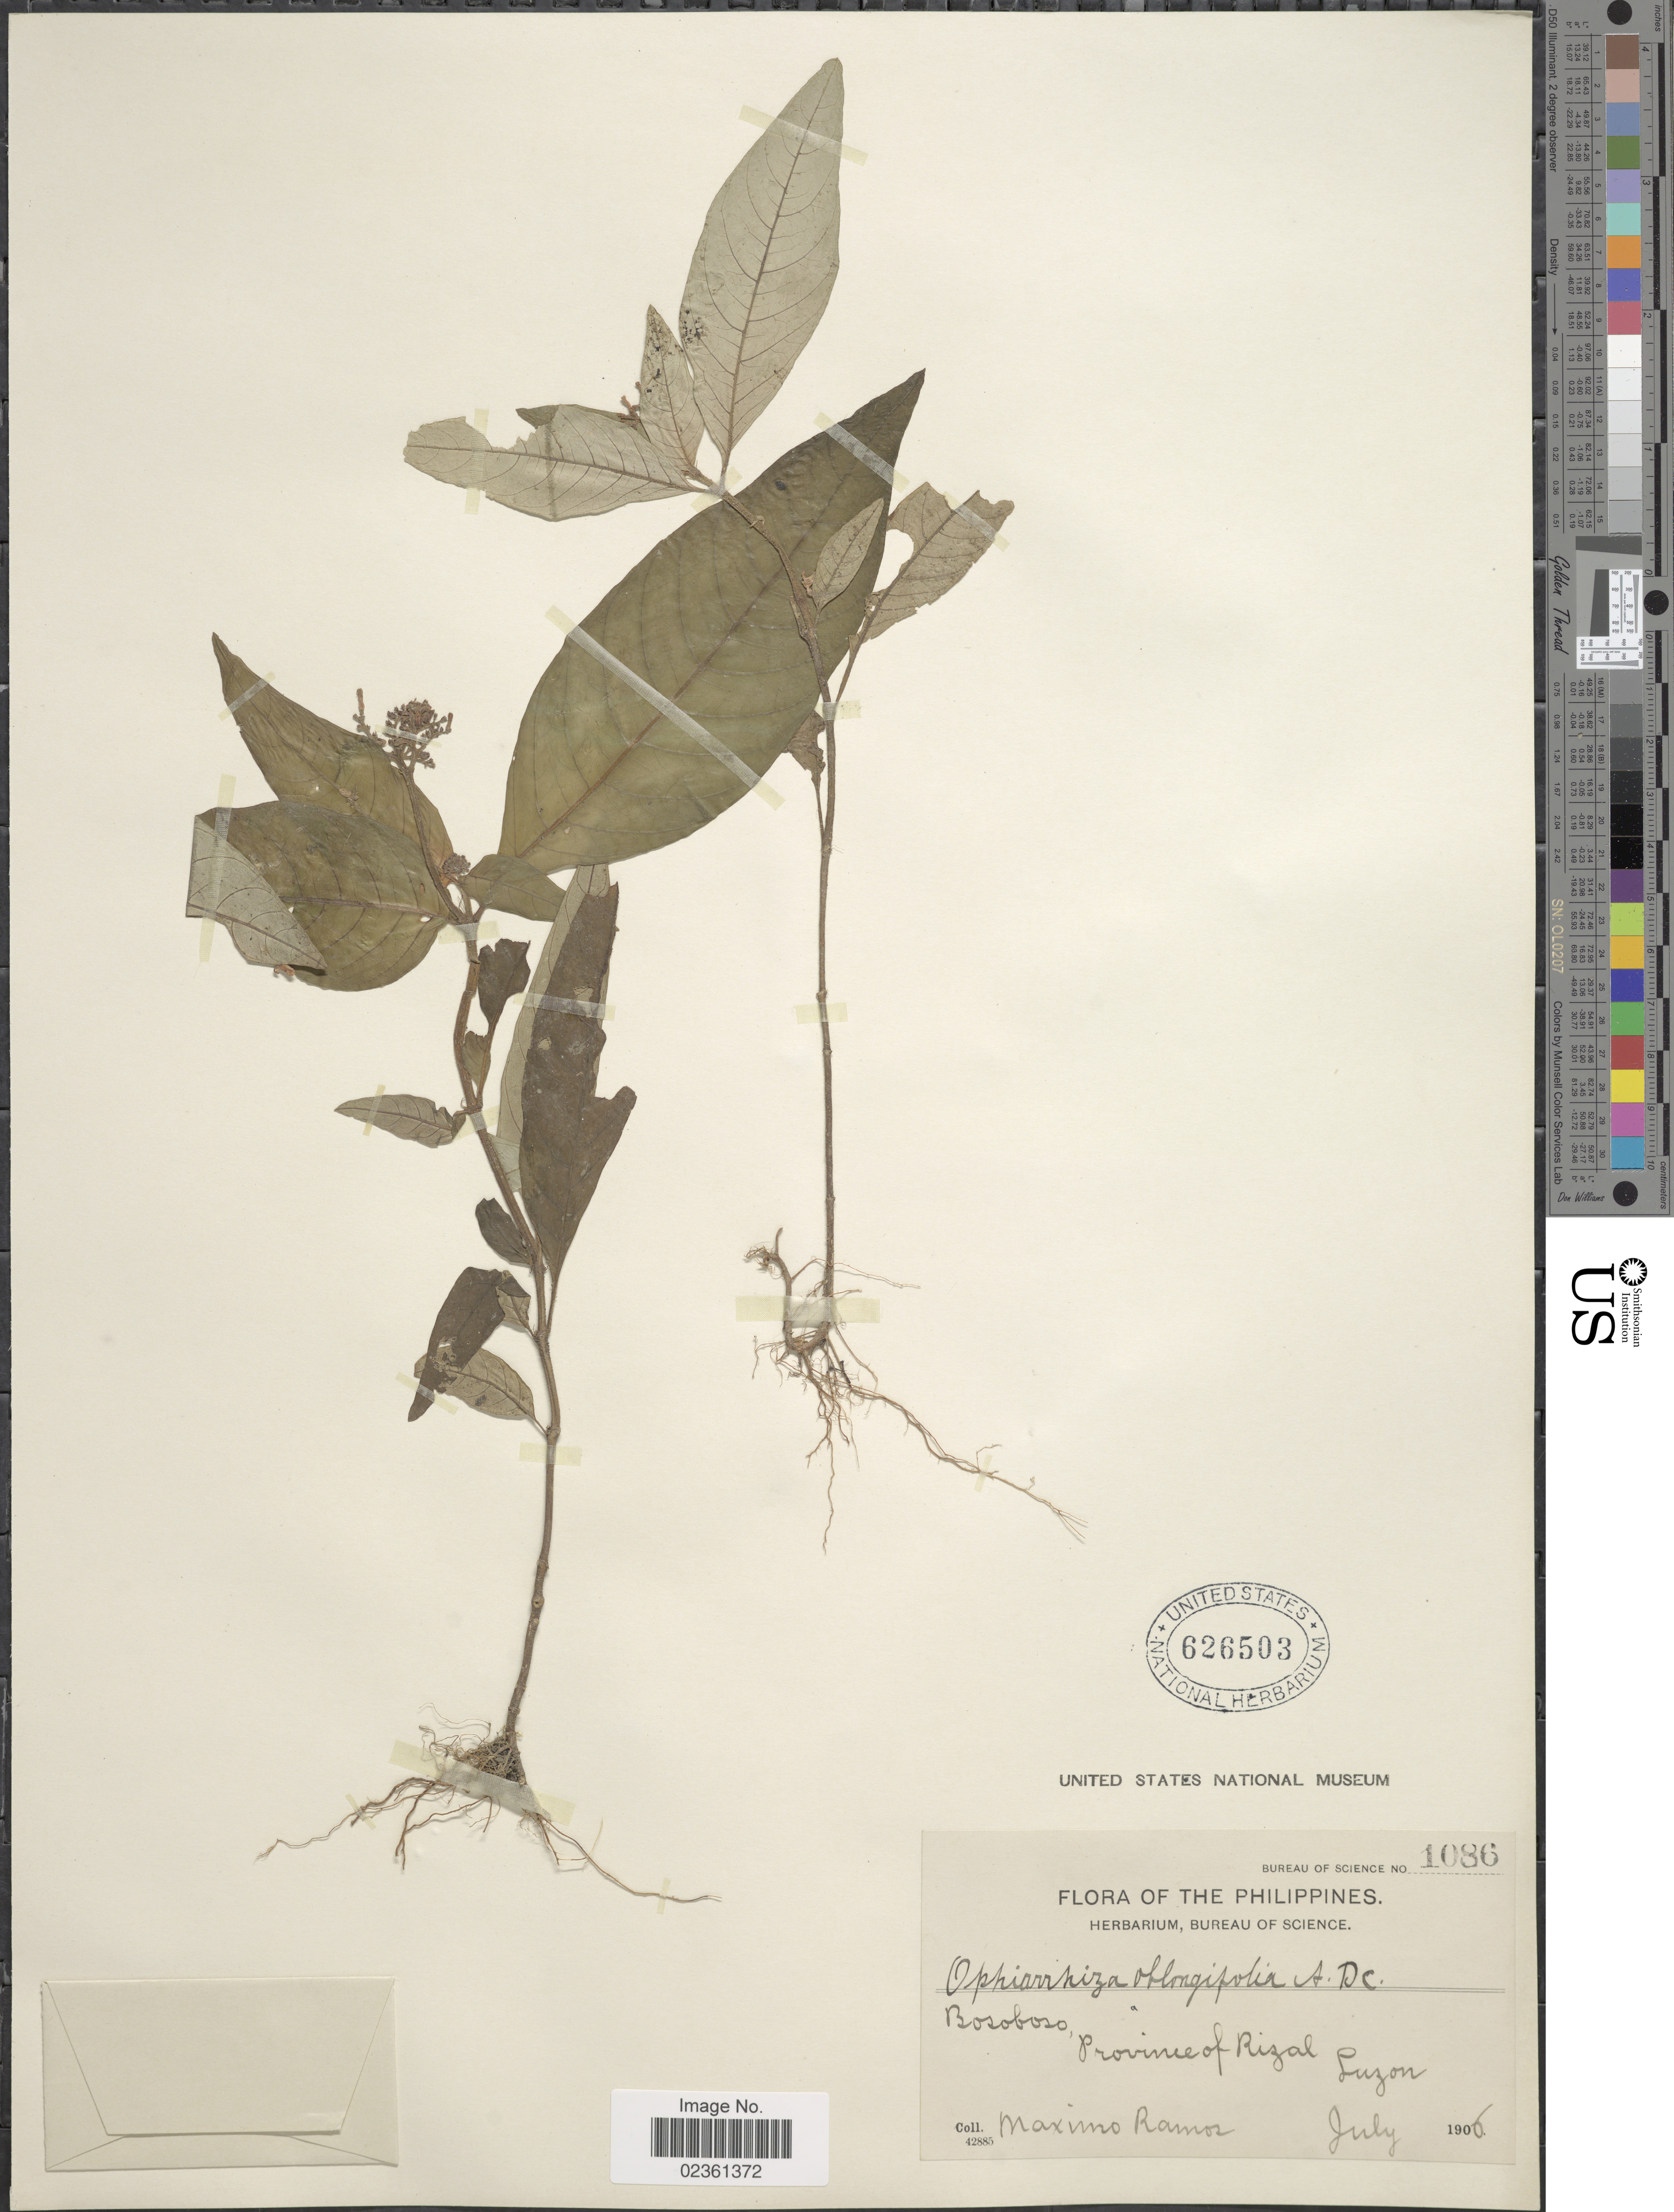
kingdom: Plantae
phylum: Tracheophyta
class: Magnoliopsida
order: Gentianales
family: Rubiaceae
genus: Ophiorrhiza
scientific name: Ophiorrhiza oblongifolia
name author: DC.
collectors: M. Ramos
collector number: Bureau of Science 1086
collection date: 1906-07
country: Philippines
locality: Bosoboso, Province of Rizal, Luzon.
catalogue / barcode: US 626503